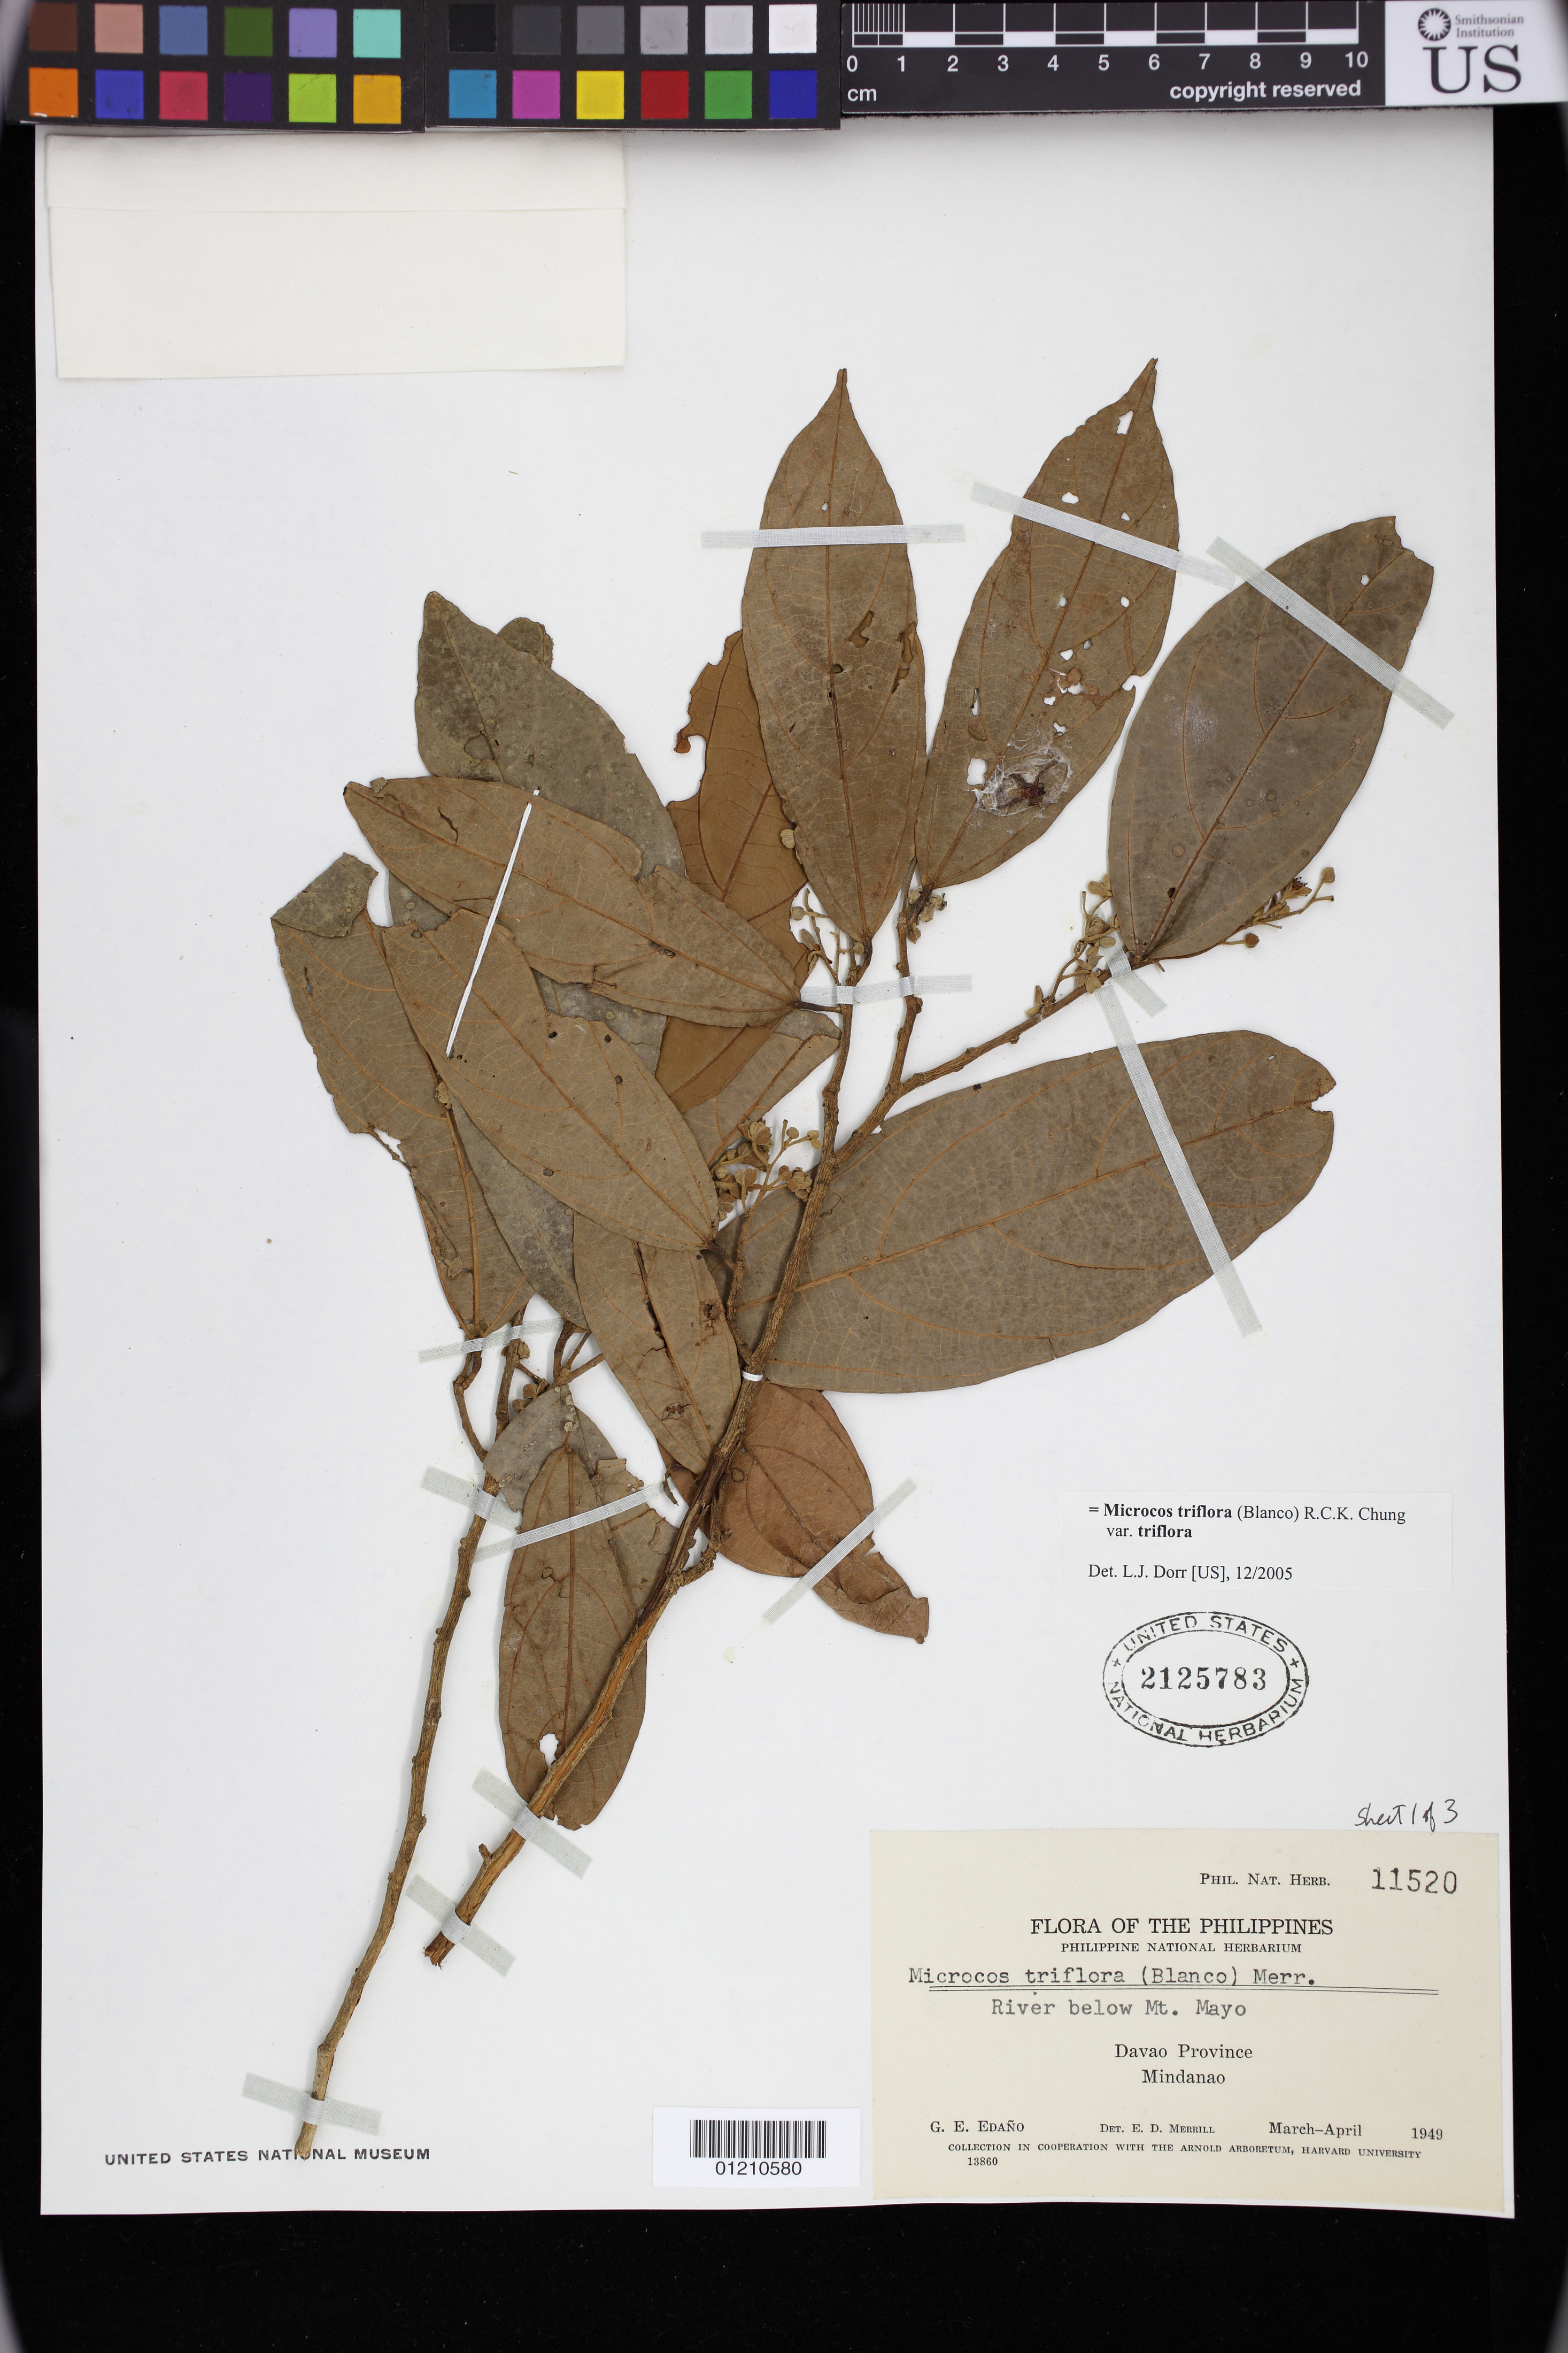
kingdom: Plantae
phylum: Tracheophyta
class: Magnoliopsida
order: Malvales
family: Malvaceae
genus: Microcos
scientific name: Microcos triflora var. triflora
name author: (Blanco) R.C.K. Chung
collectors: G. E. Edaño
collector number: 13860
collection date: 1949-03/1949-04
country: Philippines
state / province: Davao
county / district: Davao Oriental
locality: River below Mt. Mayo. Mindanao.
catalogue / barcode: US 2123783